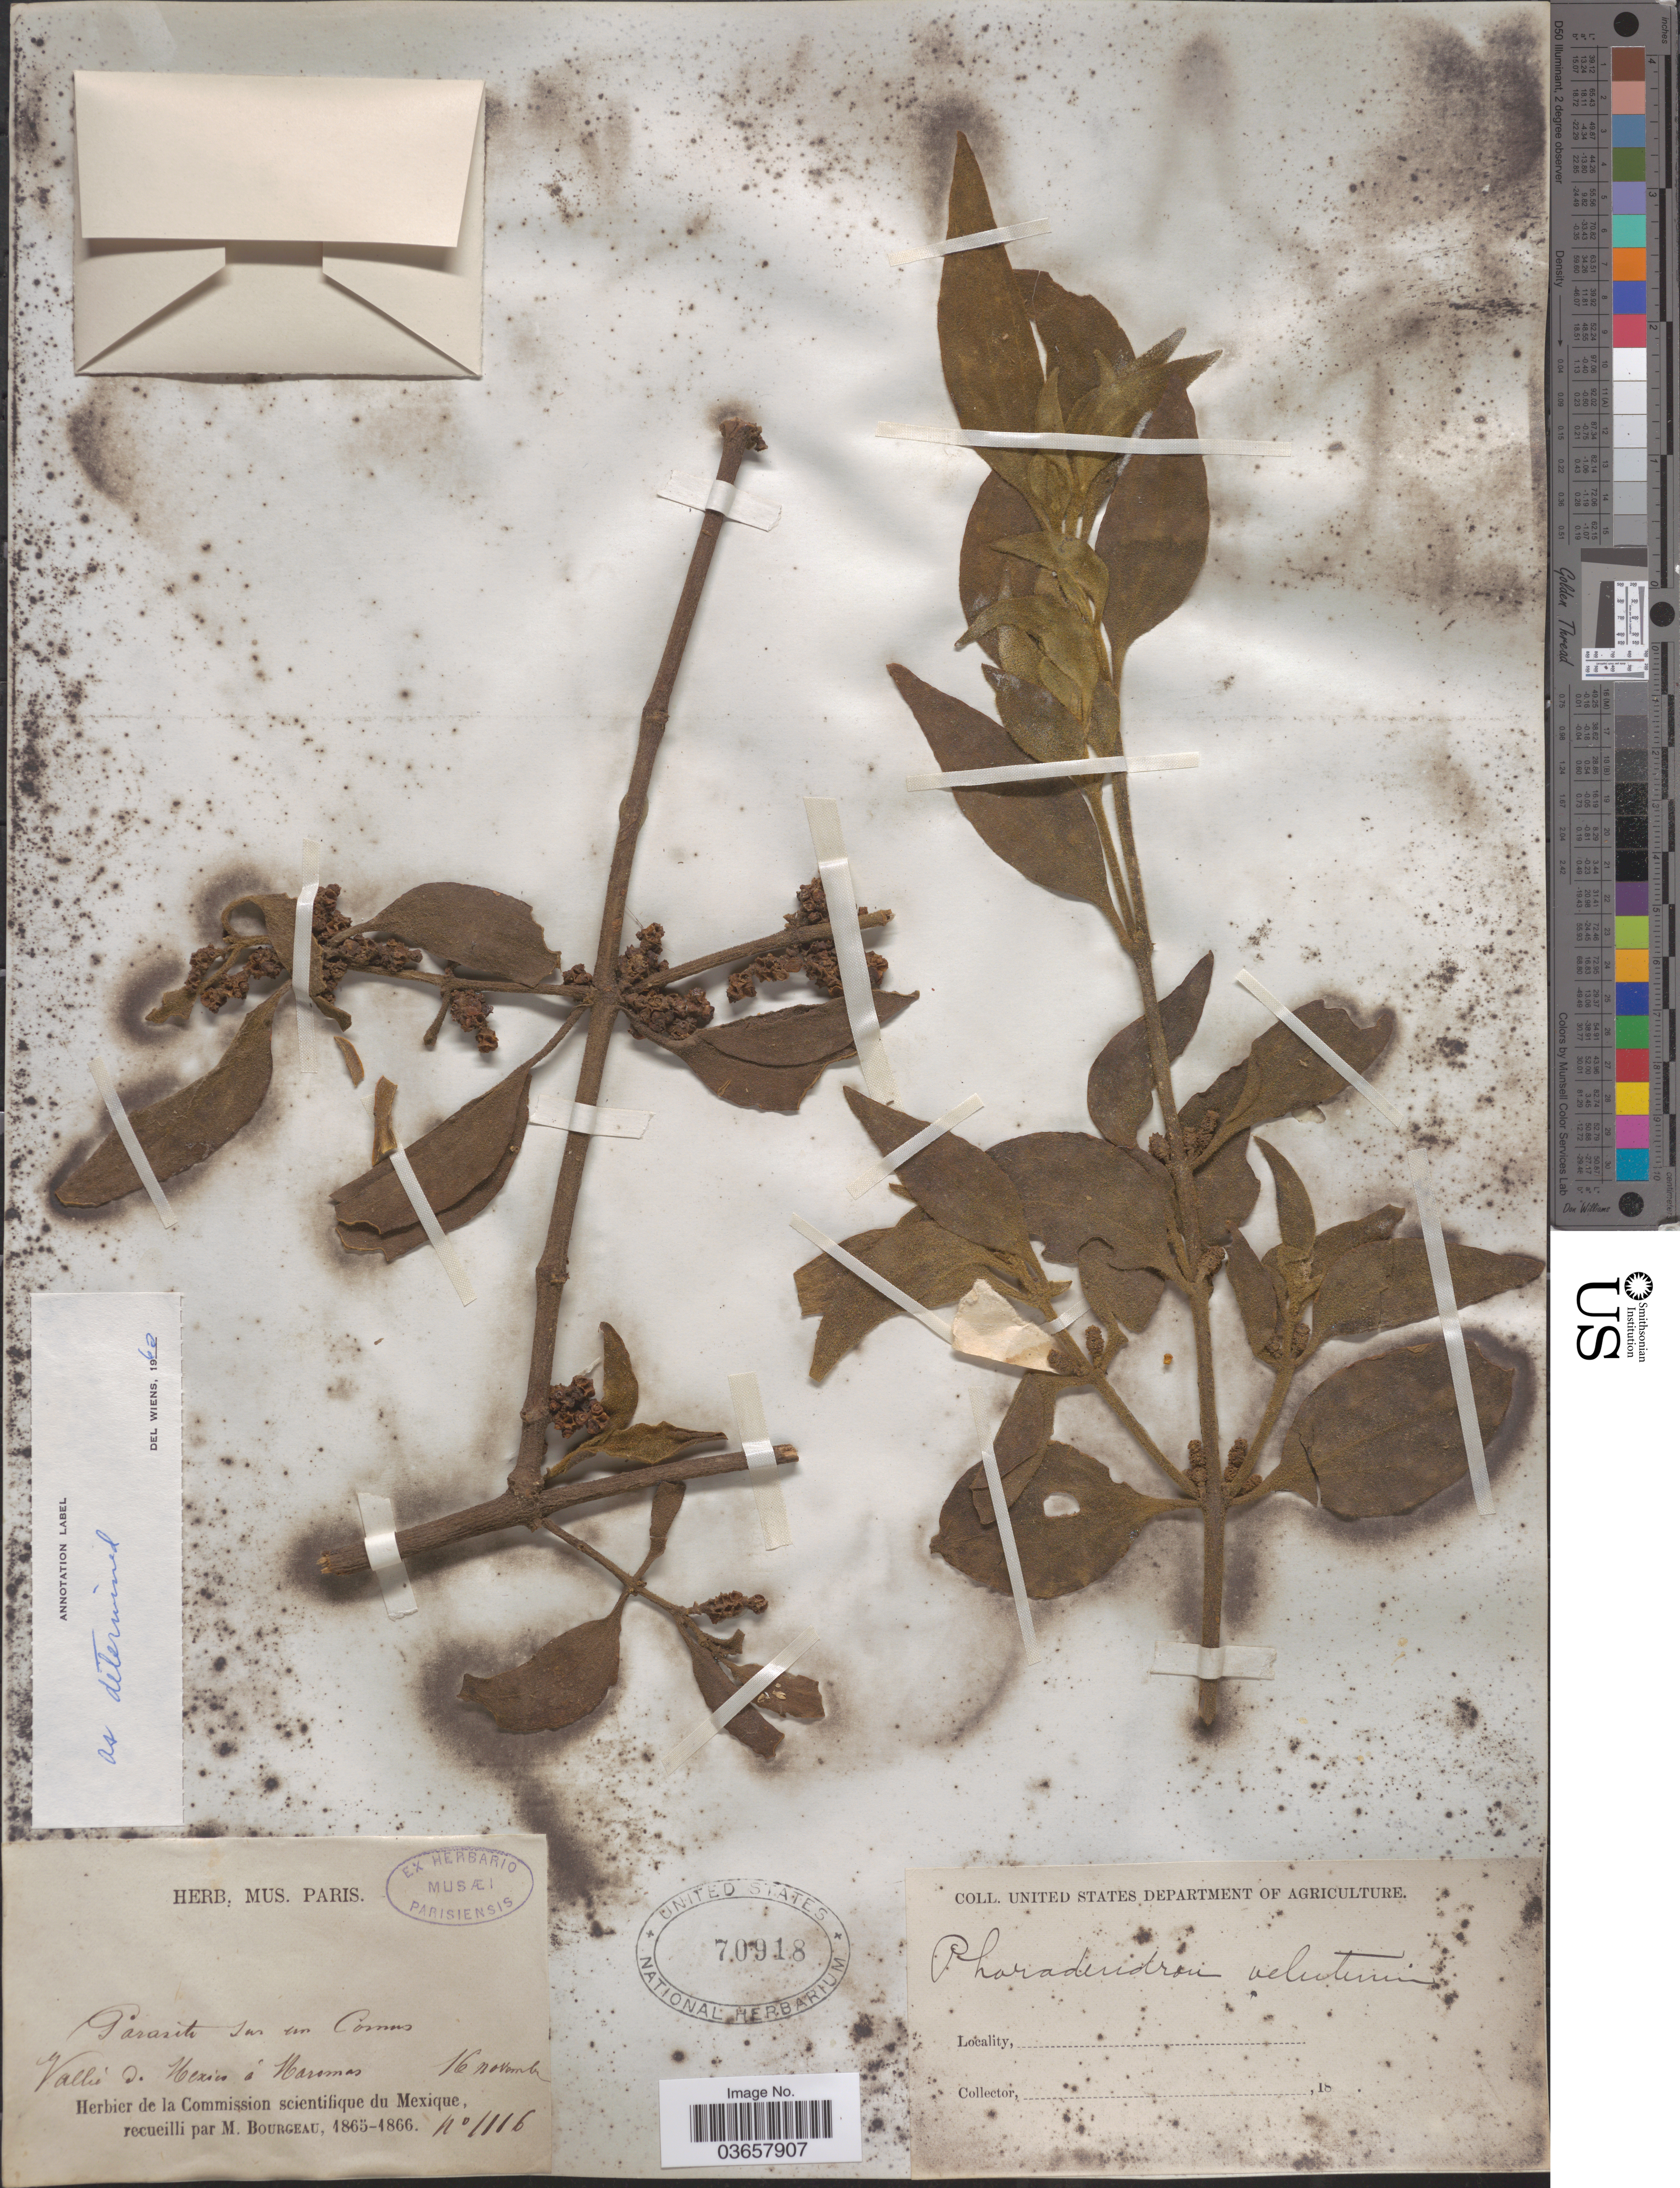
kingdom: Plantae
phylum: Tracheophyta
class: Magnoliopsida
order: Santalales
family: Viscaceae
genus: Phoradendron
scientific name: Phoradendron velutinum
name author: (DC.) Oliv.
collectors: M. Bourgeau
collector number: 1116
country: Mexico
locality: Vallée de Mexico à Maromas [Valley of Mexico at Maromas]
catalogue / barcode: US 70918